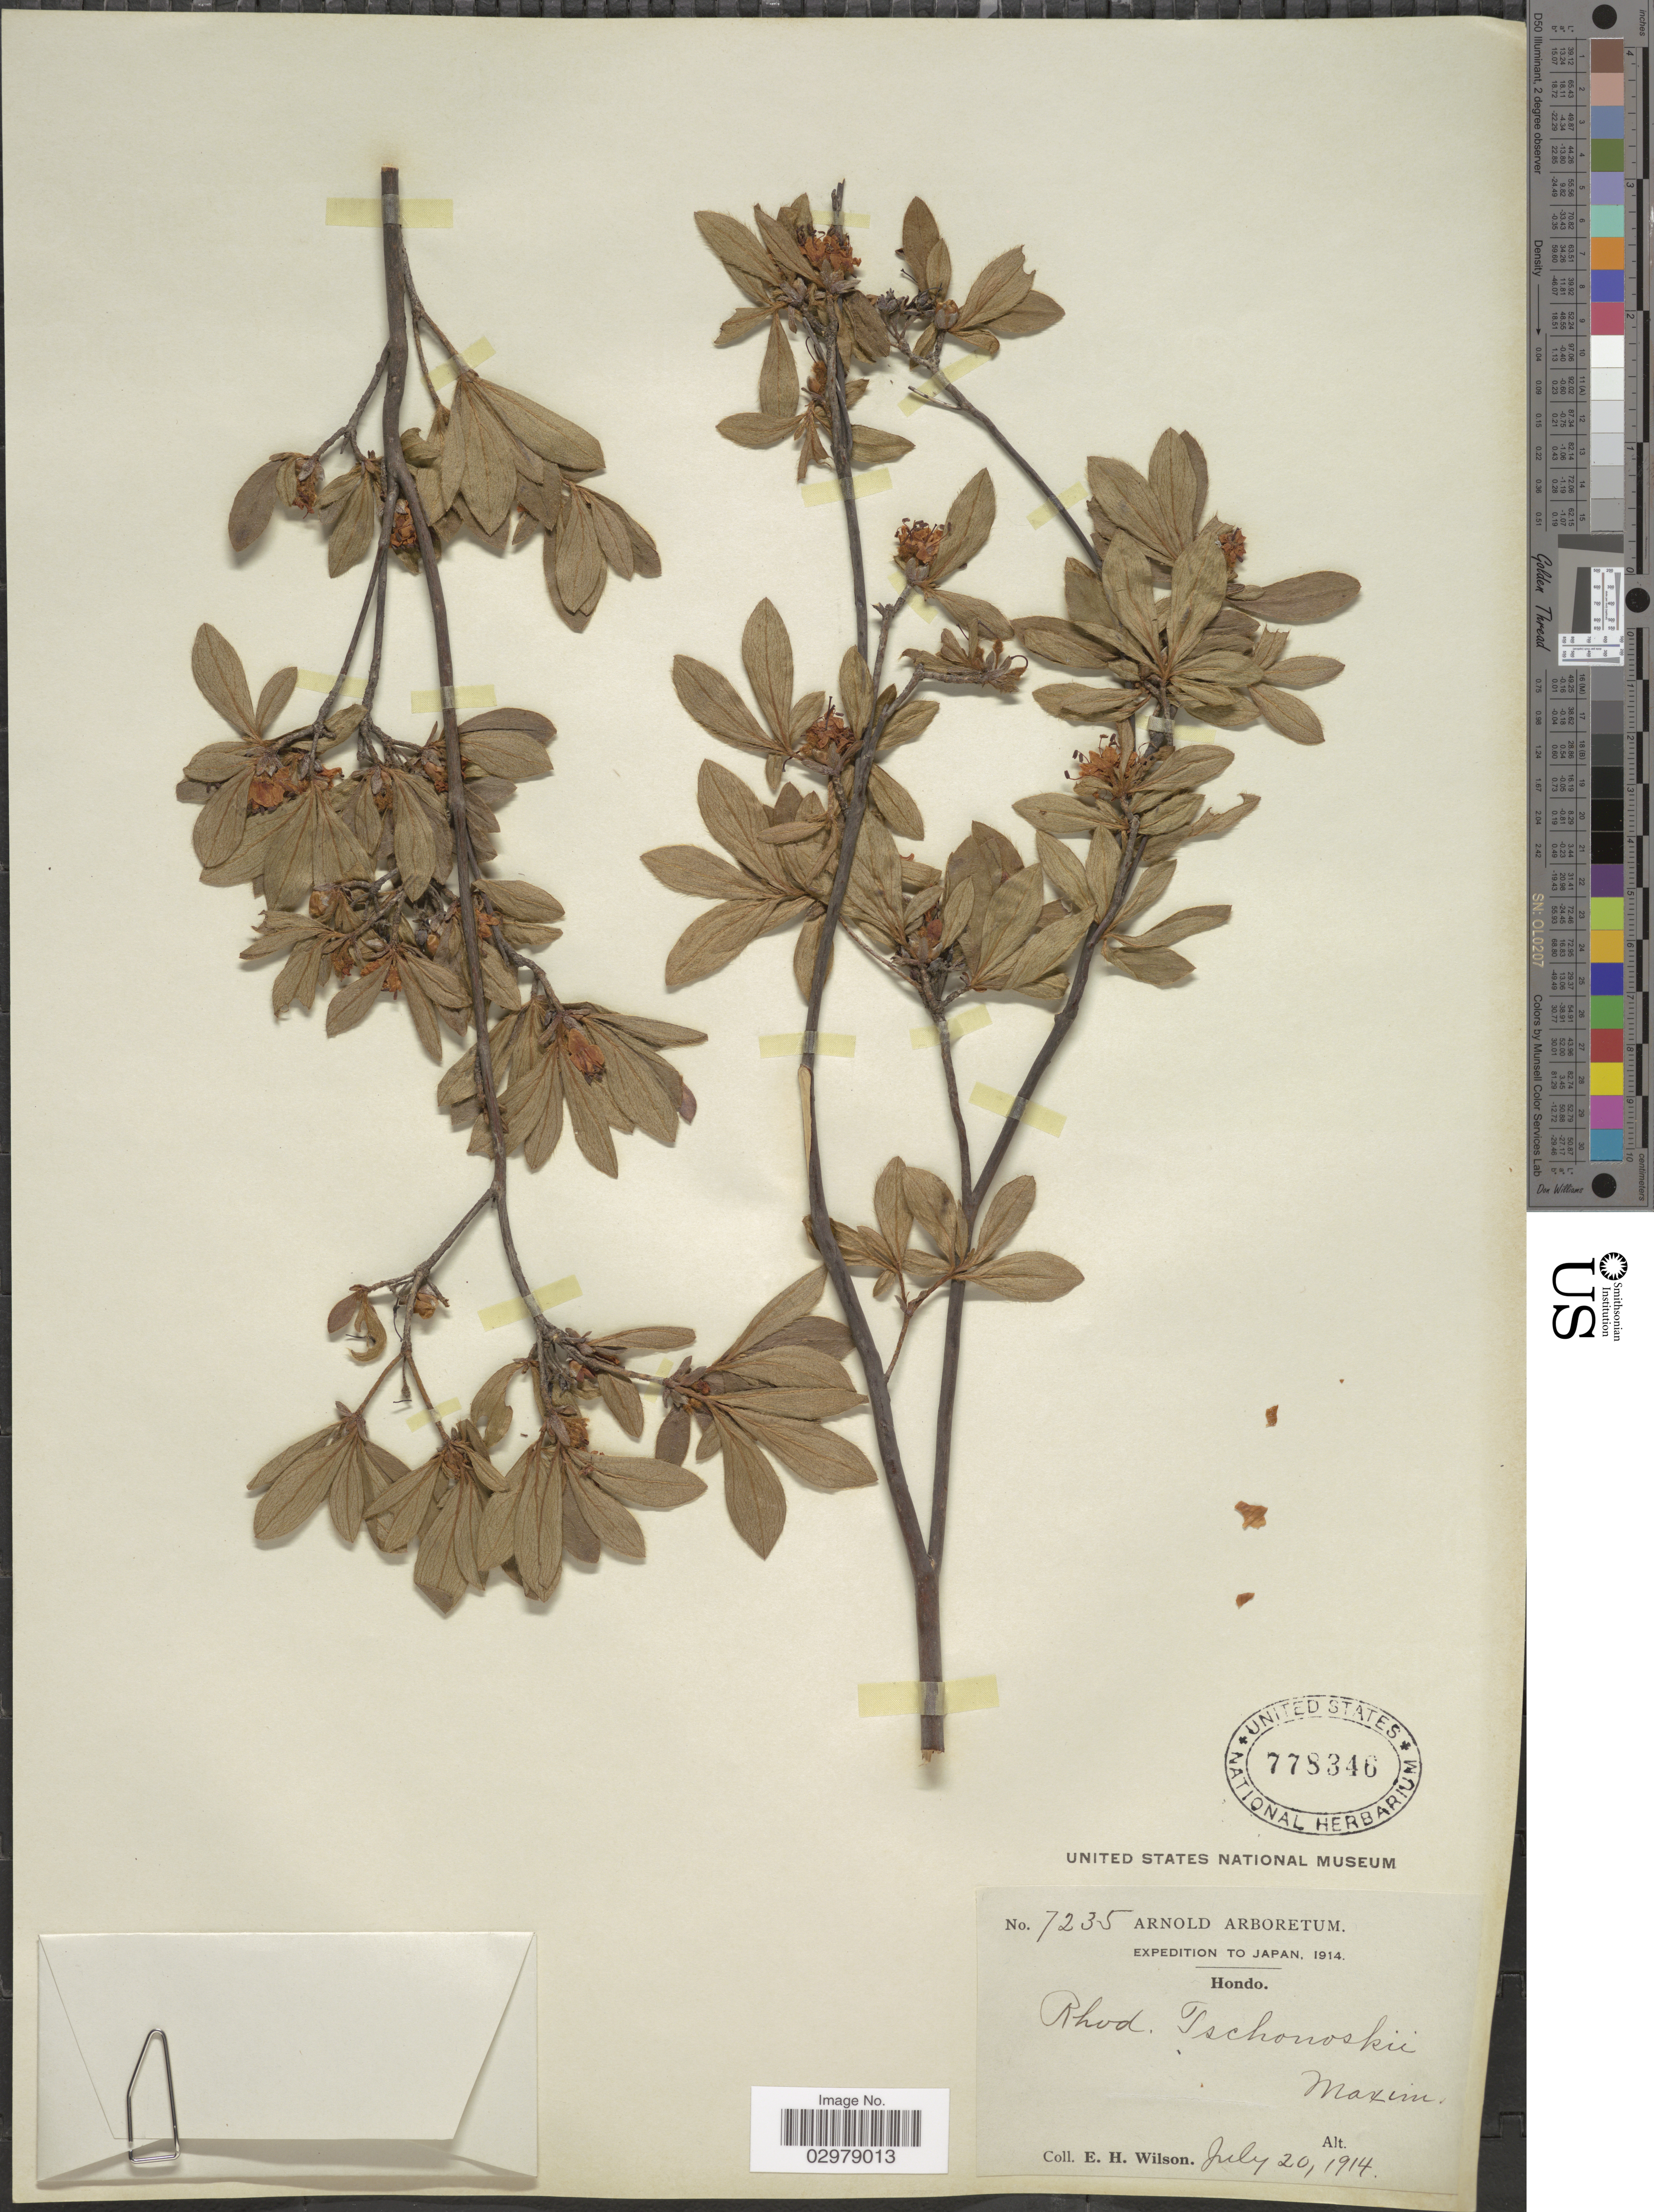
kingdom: Plantae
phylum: Tracheophyta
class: Magnoliopsida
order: Ericales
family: Ericaceae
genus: Rhododendron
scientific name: Rhododendron tschonoskii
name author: Maxim.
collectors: E. Wilson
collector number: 7235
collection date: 1914-07-20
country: Japan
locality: Hondo.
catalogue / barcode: US 778346